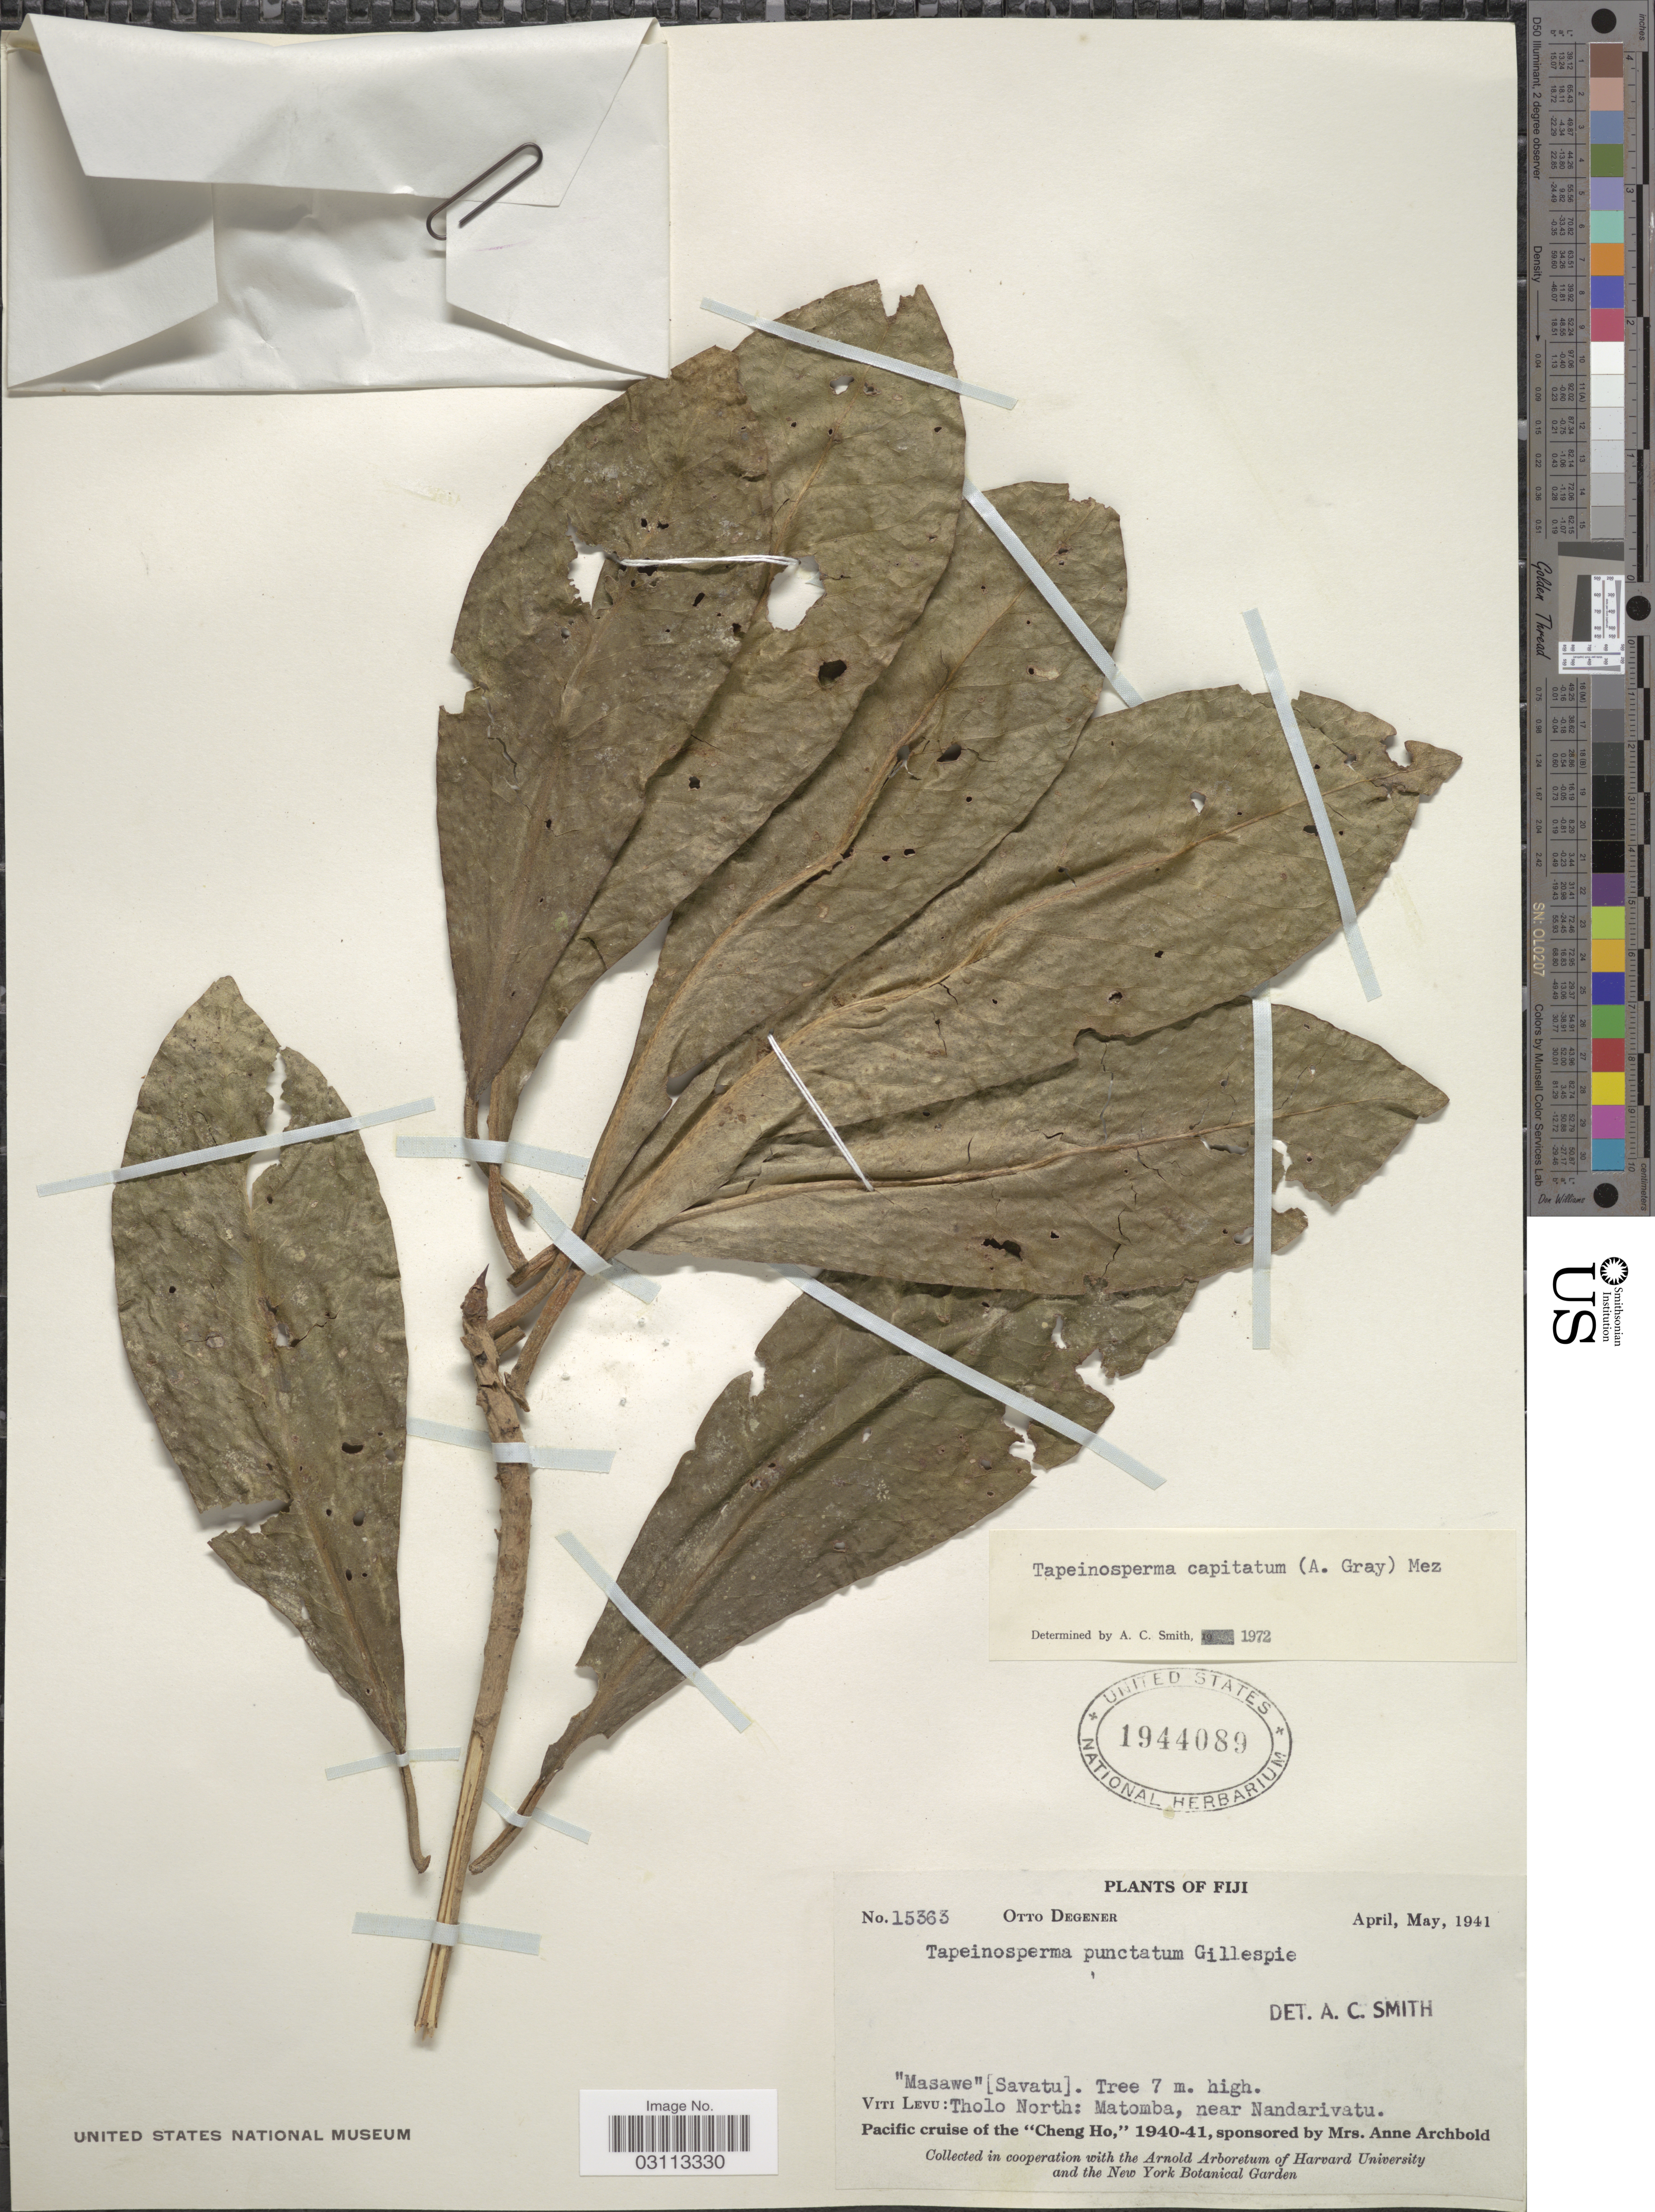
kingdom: Plantae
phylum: Tracheophyta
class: Magnoliopsida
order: Ericales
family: Primulaceae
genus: Tapeinosperma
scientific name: Tapeinosperma capitatum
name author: (A. Gray) Mez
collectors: O. Degener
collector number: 15363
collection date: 1941-04/1941-05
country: Fiji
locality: Viti Levu; Tholo North: Matomba, near Nandarivatu.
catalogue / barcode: US 1944089